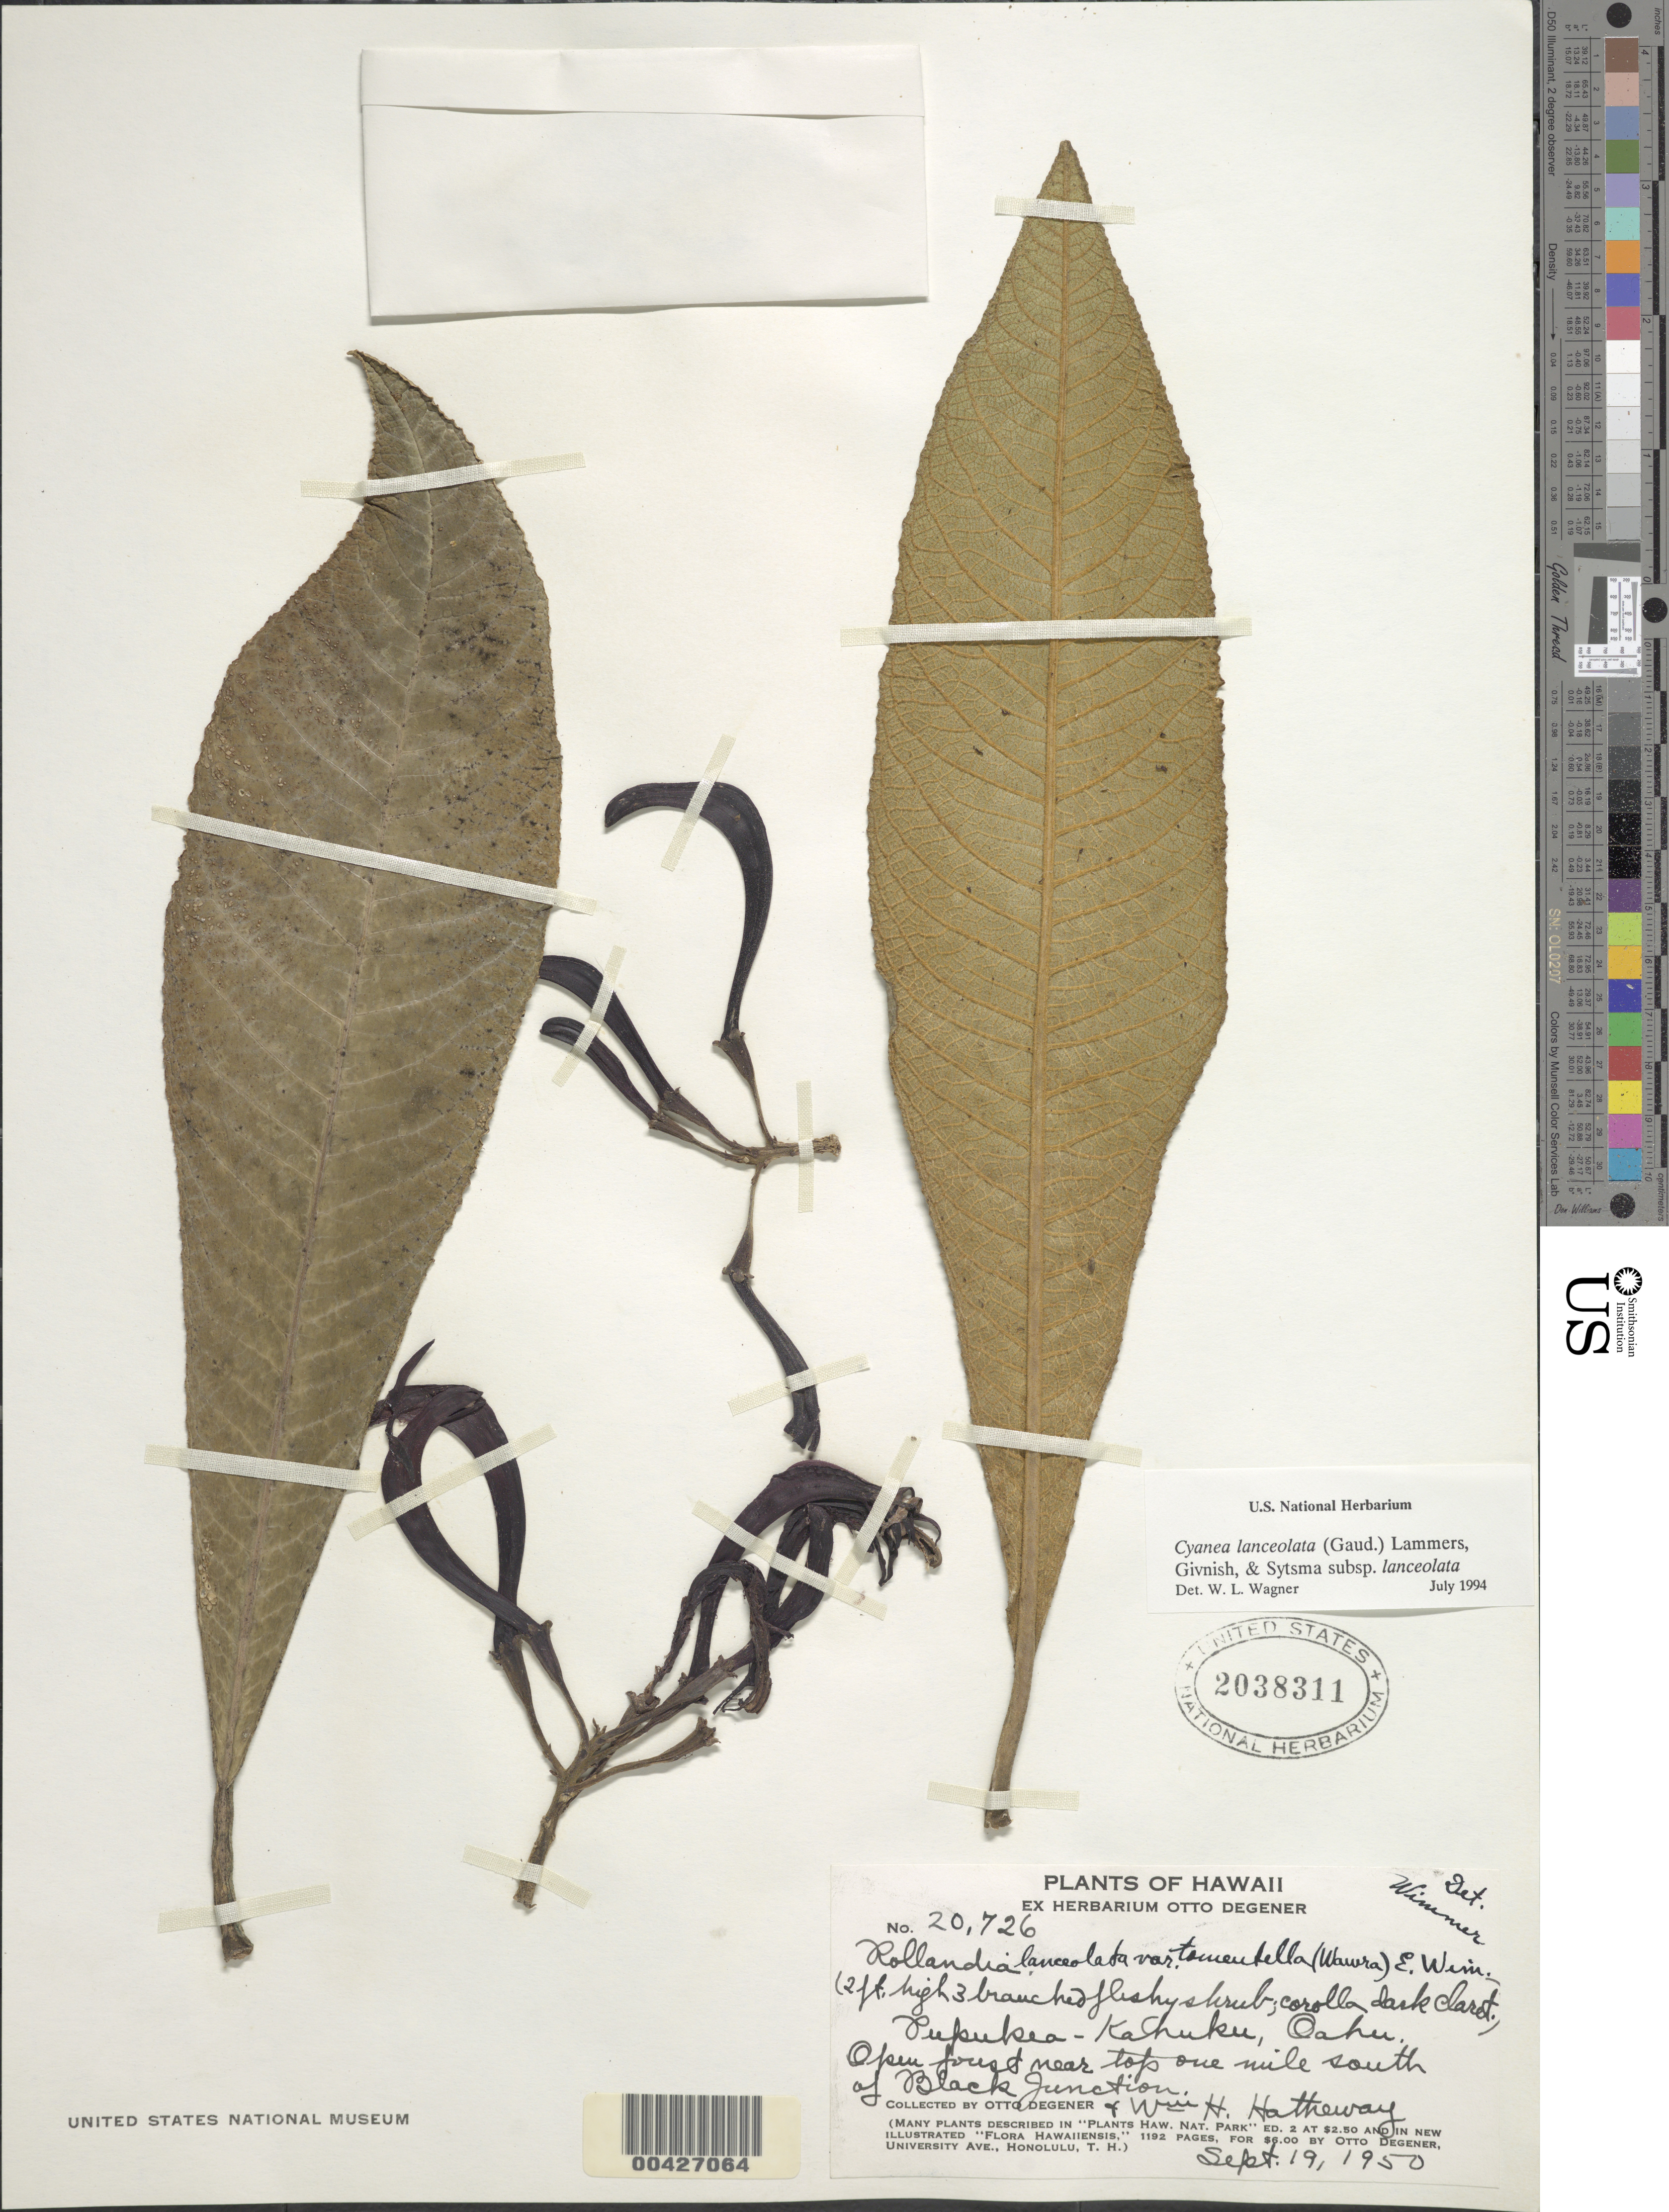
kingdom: Plantae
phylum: Tracheophyta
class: Magnoliopsida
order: Asterales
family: Campanulaceae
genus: Cyanea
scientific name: Cyanea lanceolata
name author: (Gaudich.) Lammers et al.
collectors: O. Degener & W. H. Hatheway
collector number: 20726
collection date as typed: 19 Sep 1950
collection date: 1950-09-19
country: United States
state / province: Hawaii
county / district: Honolulu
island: Oahu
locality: Pupukea - Kahuku, 1 mi s of Black Junction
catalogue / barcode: US 2038311